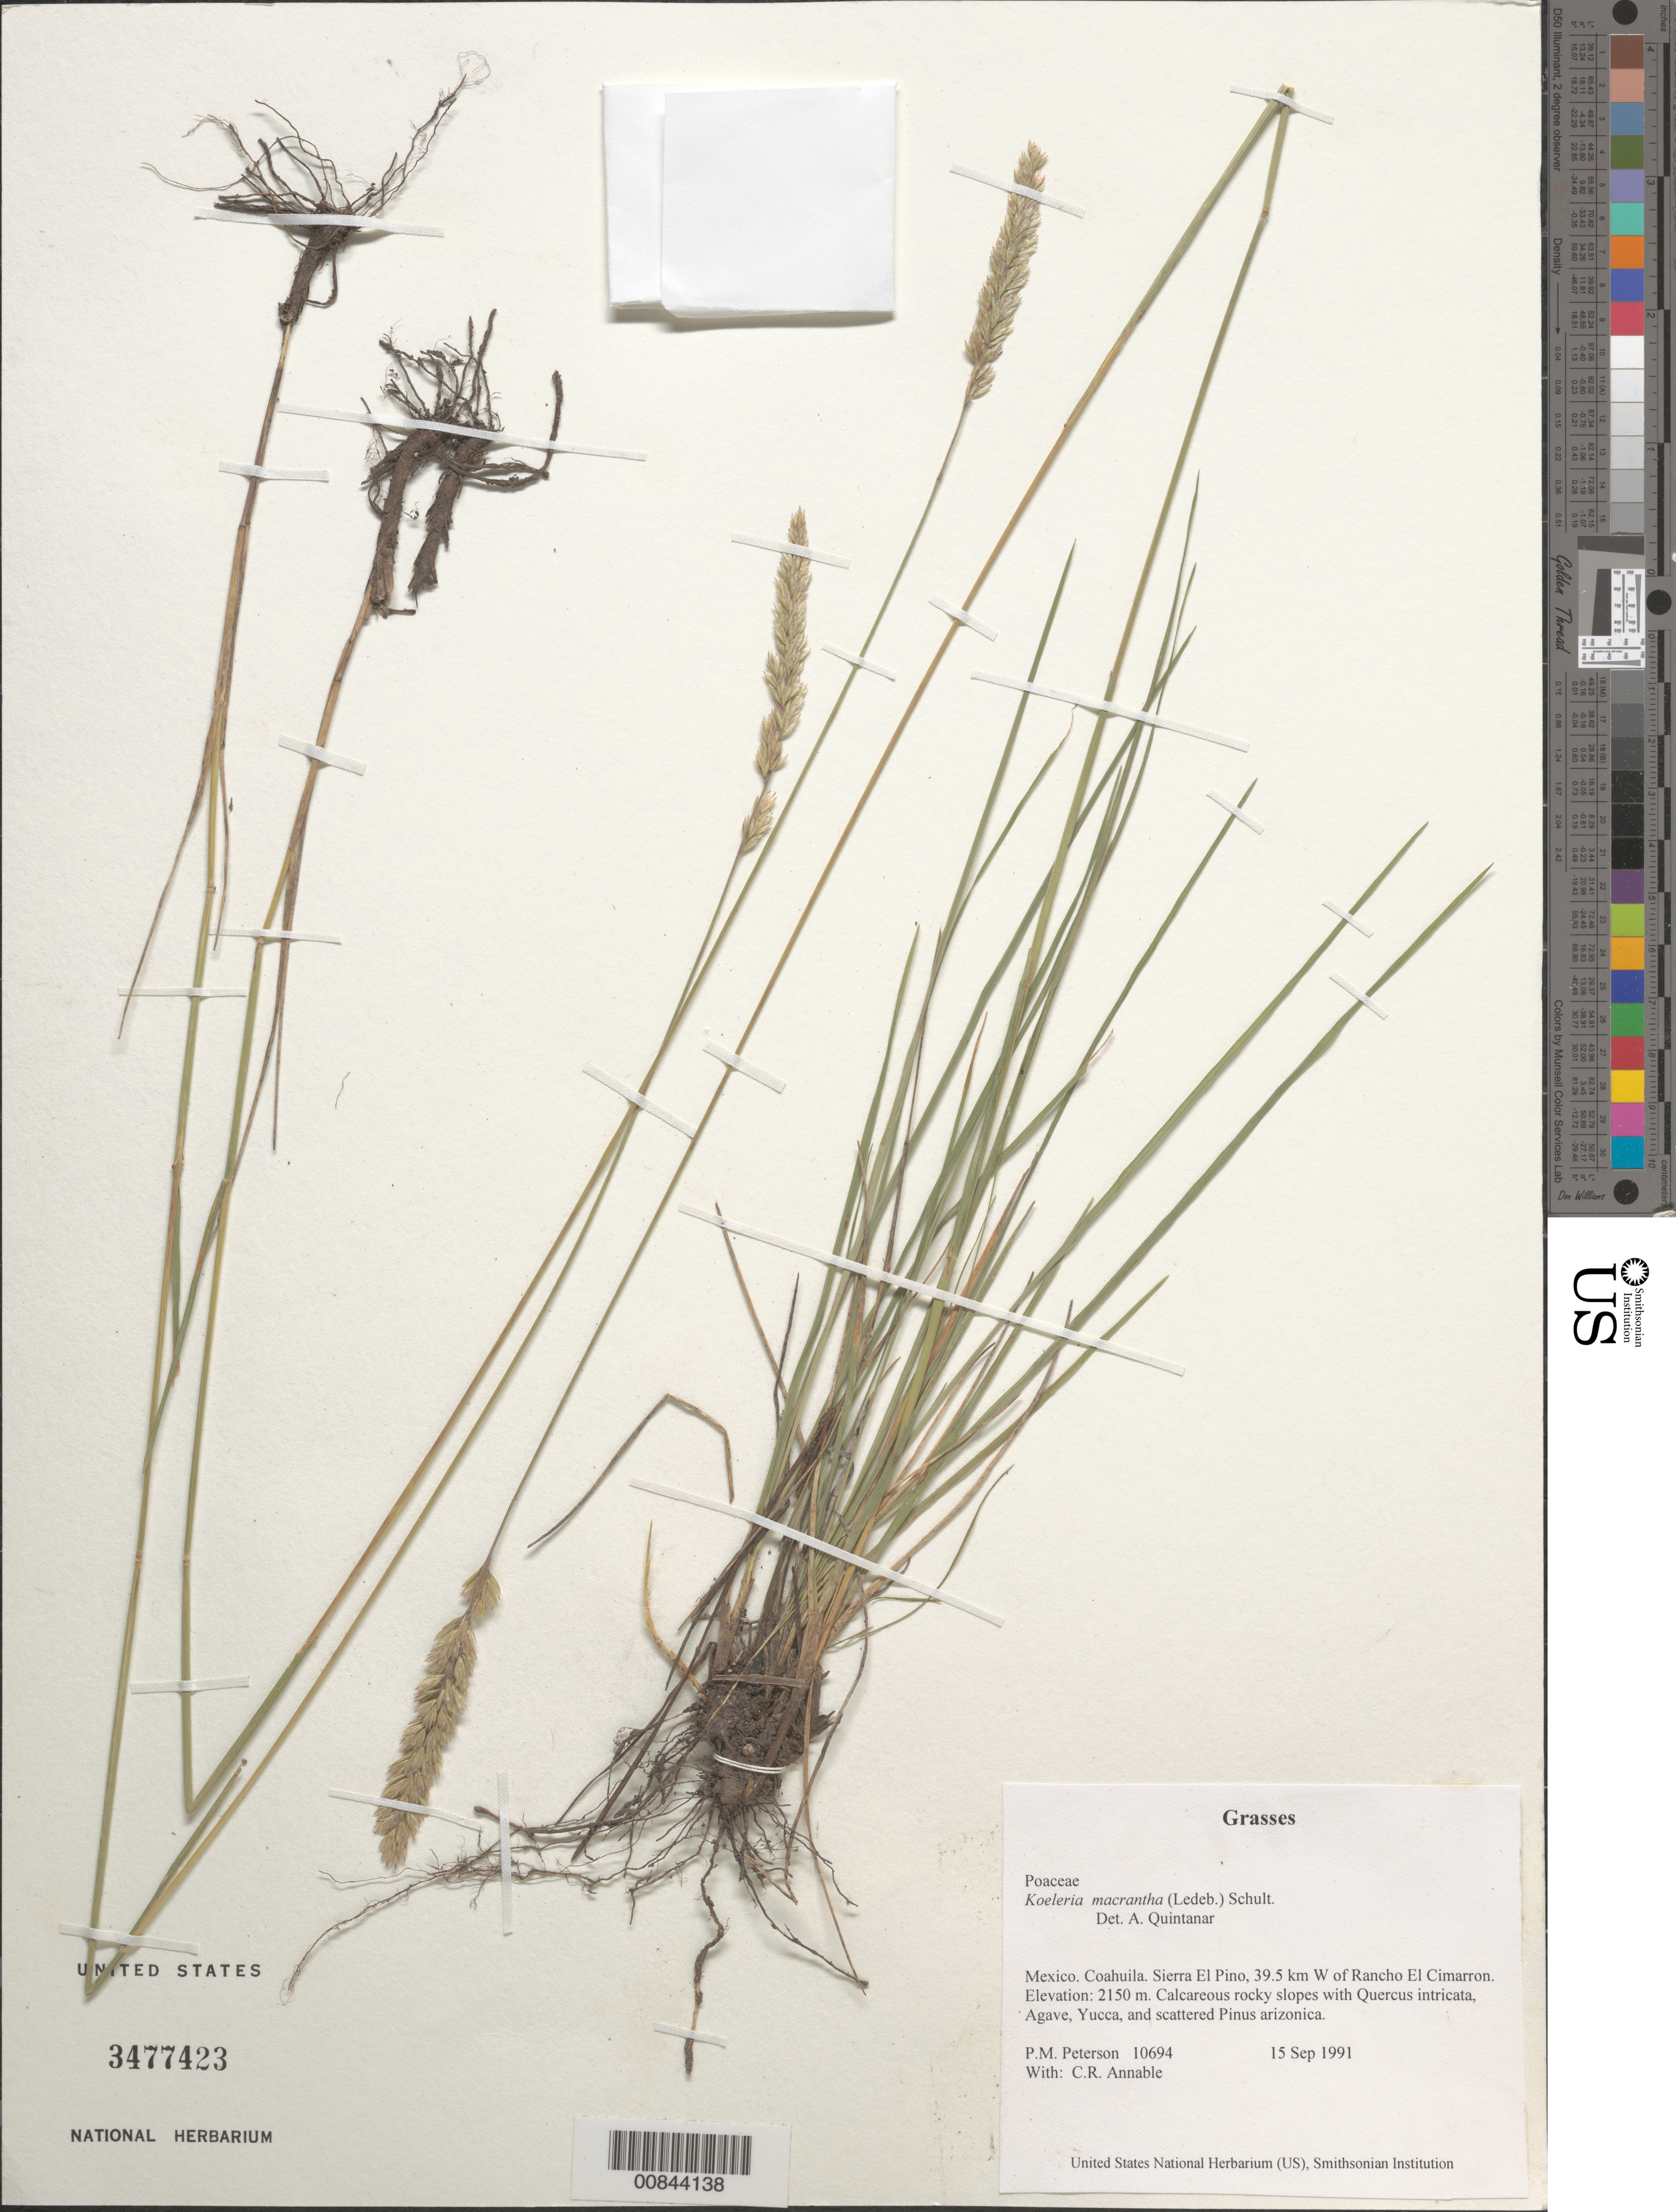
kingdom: Plantae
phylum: Tracheophyta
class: Liliopsida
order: Poales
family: Poaceae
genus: Koeleria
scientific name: Koeleria pyramidata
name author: (Lam.) P. Beauv.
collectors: P. M. Peterson & C. R. Annable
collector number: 10694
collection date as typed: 15 Sep 1991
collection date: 1991-09-15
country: Mexico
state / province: Coahuila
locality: Sierra El Pino, 39.5 km W of Rancho El Cimarron.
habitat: Calcareous rocky slopes with Quercus intricata, Agave, Yucca, and scattered Pinus arizonica.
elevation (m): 2150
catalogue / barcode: US 3477423